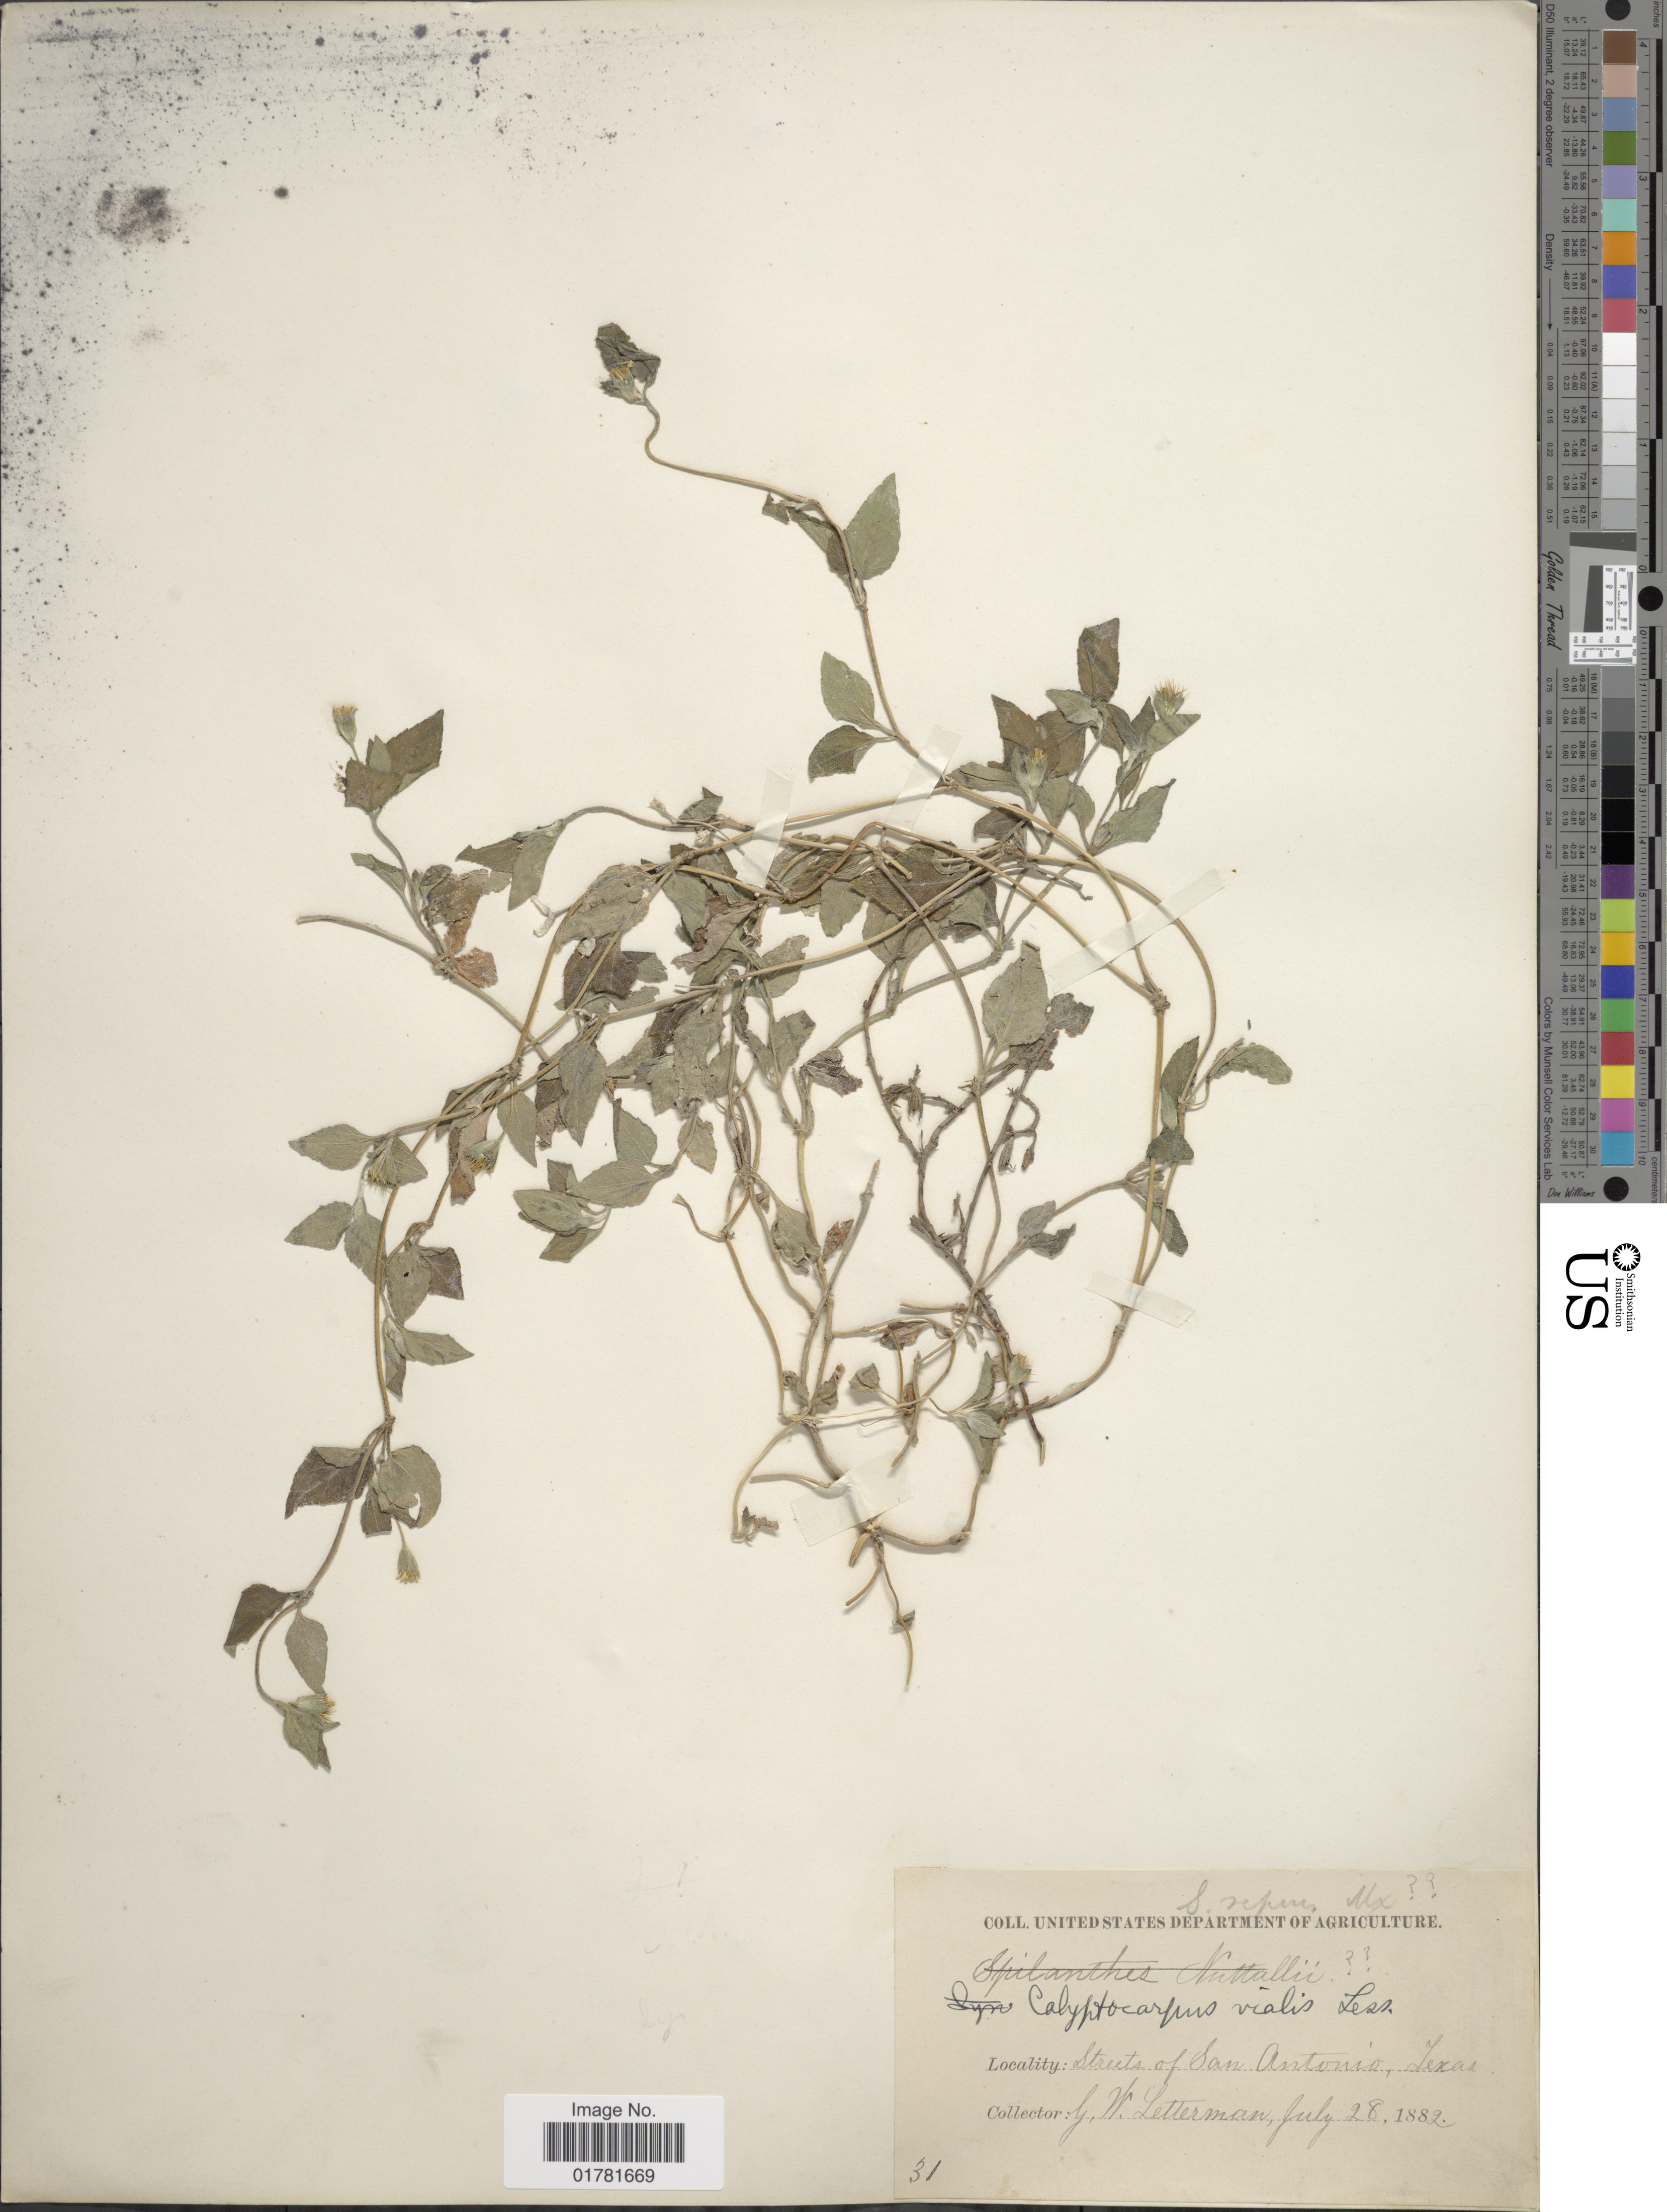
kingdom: Plantae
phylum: Tracheophyta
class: Magnoliopsida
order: Asterales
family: Asteraceae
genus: Calyptocarpus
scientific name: Calyptocarpus vialis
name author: Less.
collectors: G. W. Letterman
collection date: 1882-07-28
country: United States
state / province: Texas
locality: Streets of San Antonio